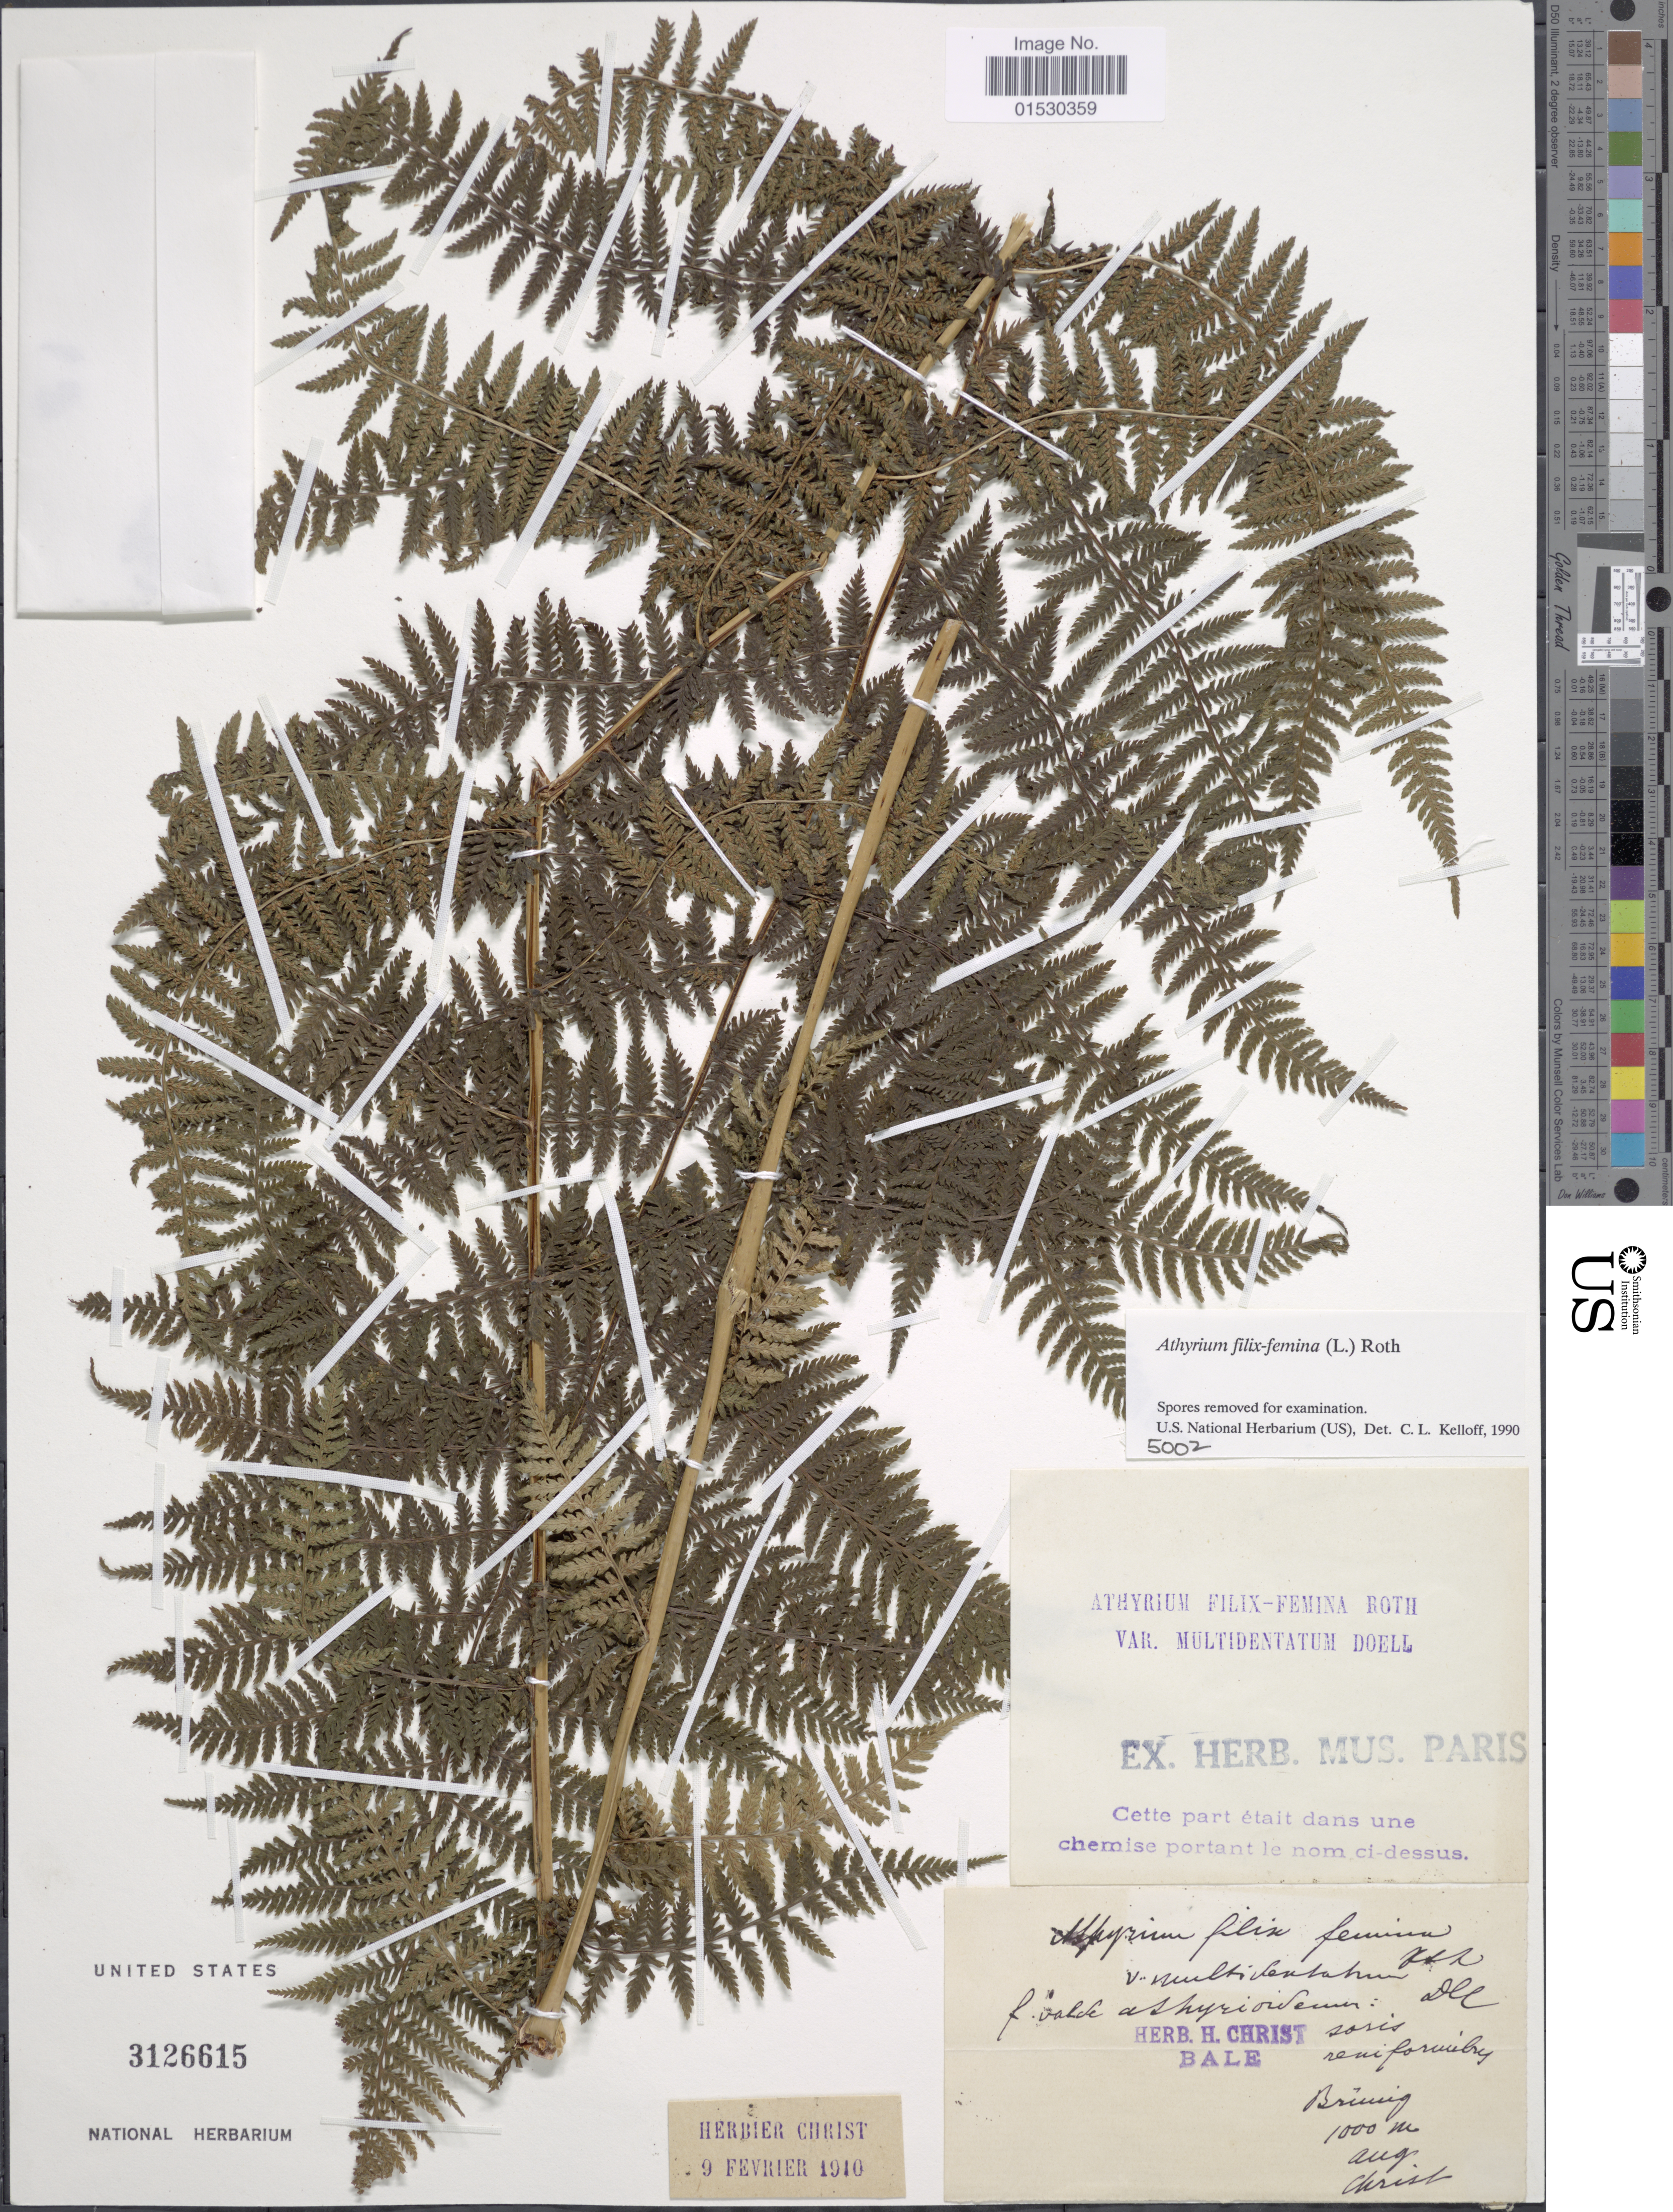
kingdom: Plantae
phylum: Tracheophyta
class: Polypodiopsida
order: Polypodiales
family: Athyriaceae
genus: Athyrium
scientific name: Athyrium filix-femina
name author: (L.) Roth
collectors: Christ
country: Switzerland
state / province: Bern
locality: Brünig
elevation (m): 1000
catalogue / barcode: US 3126615